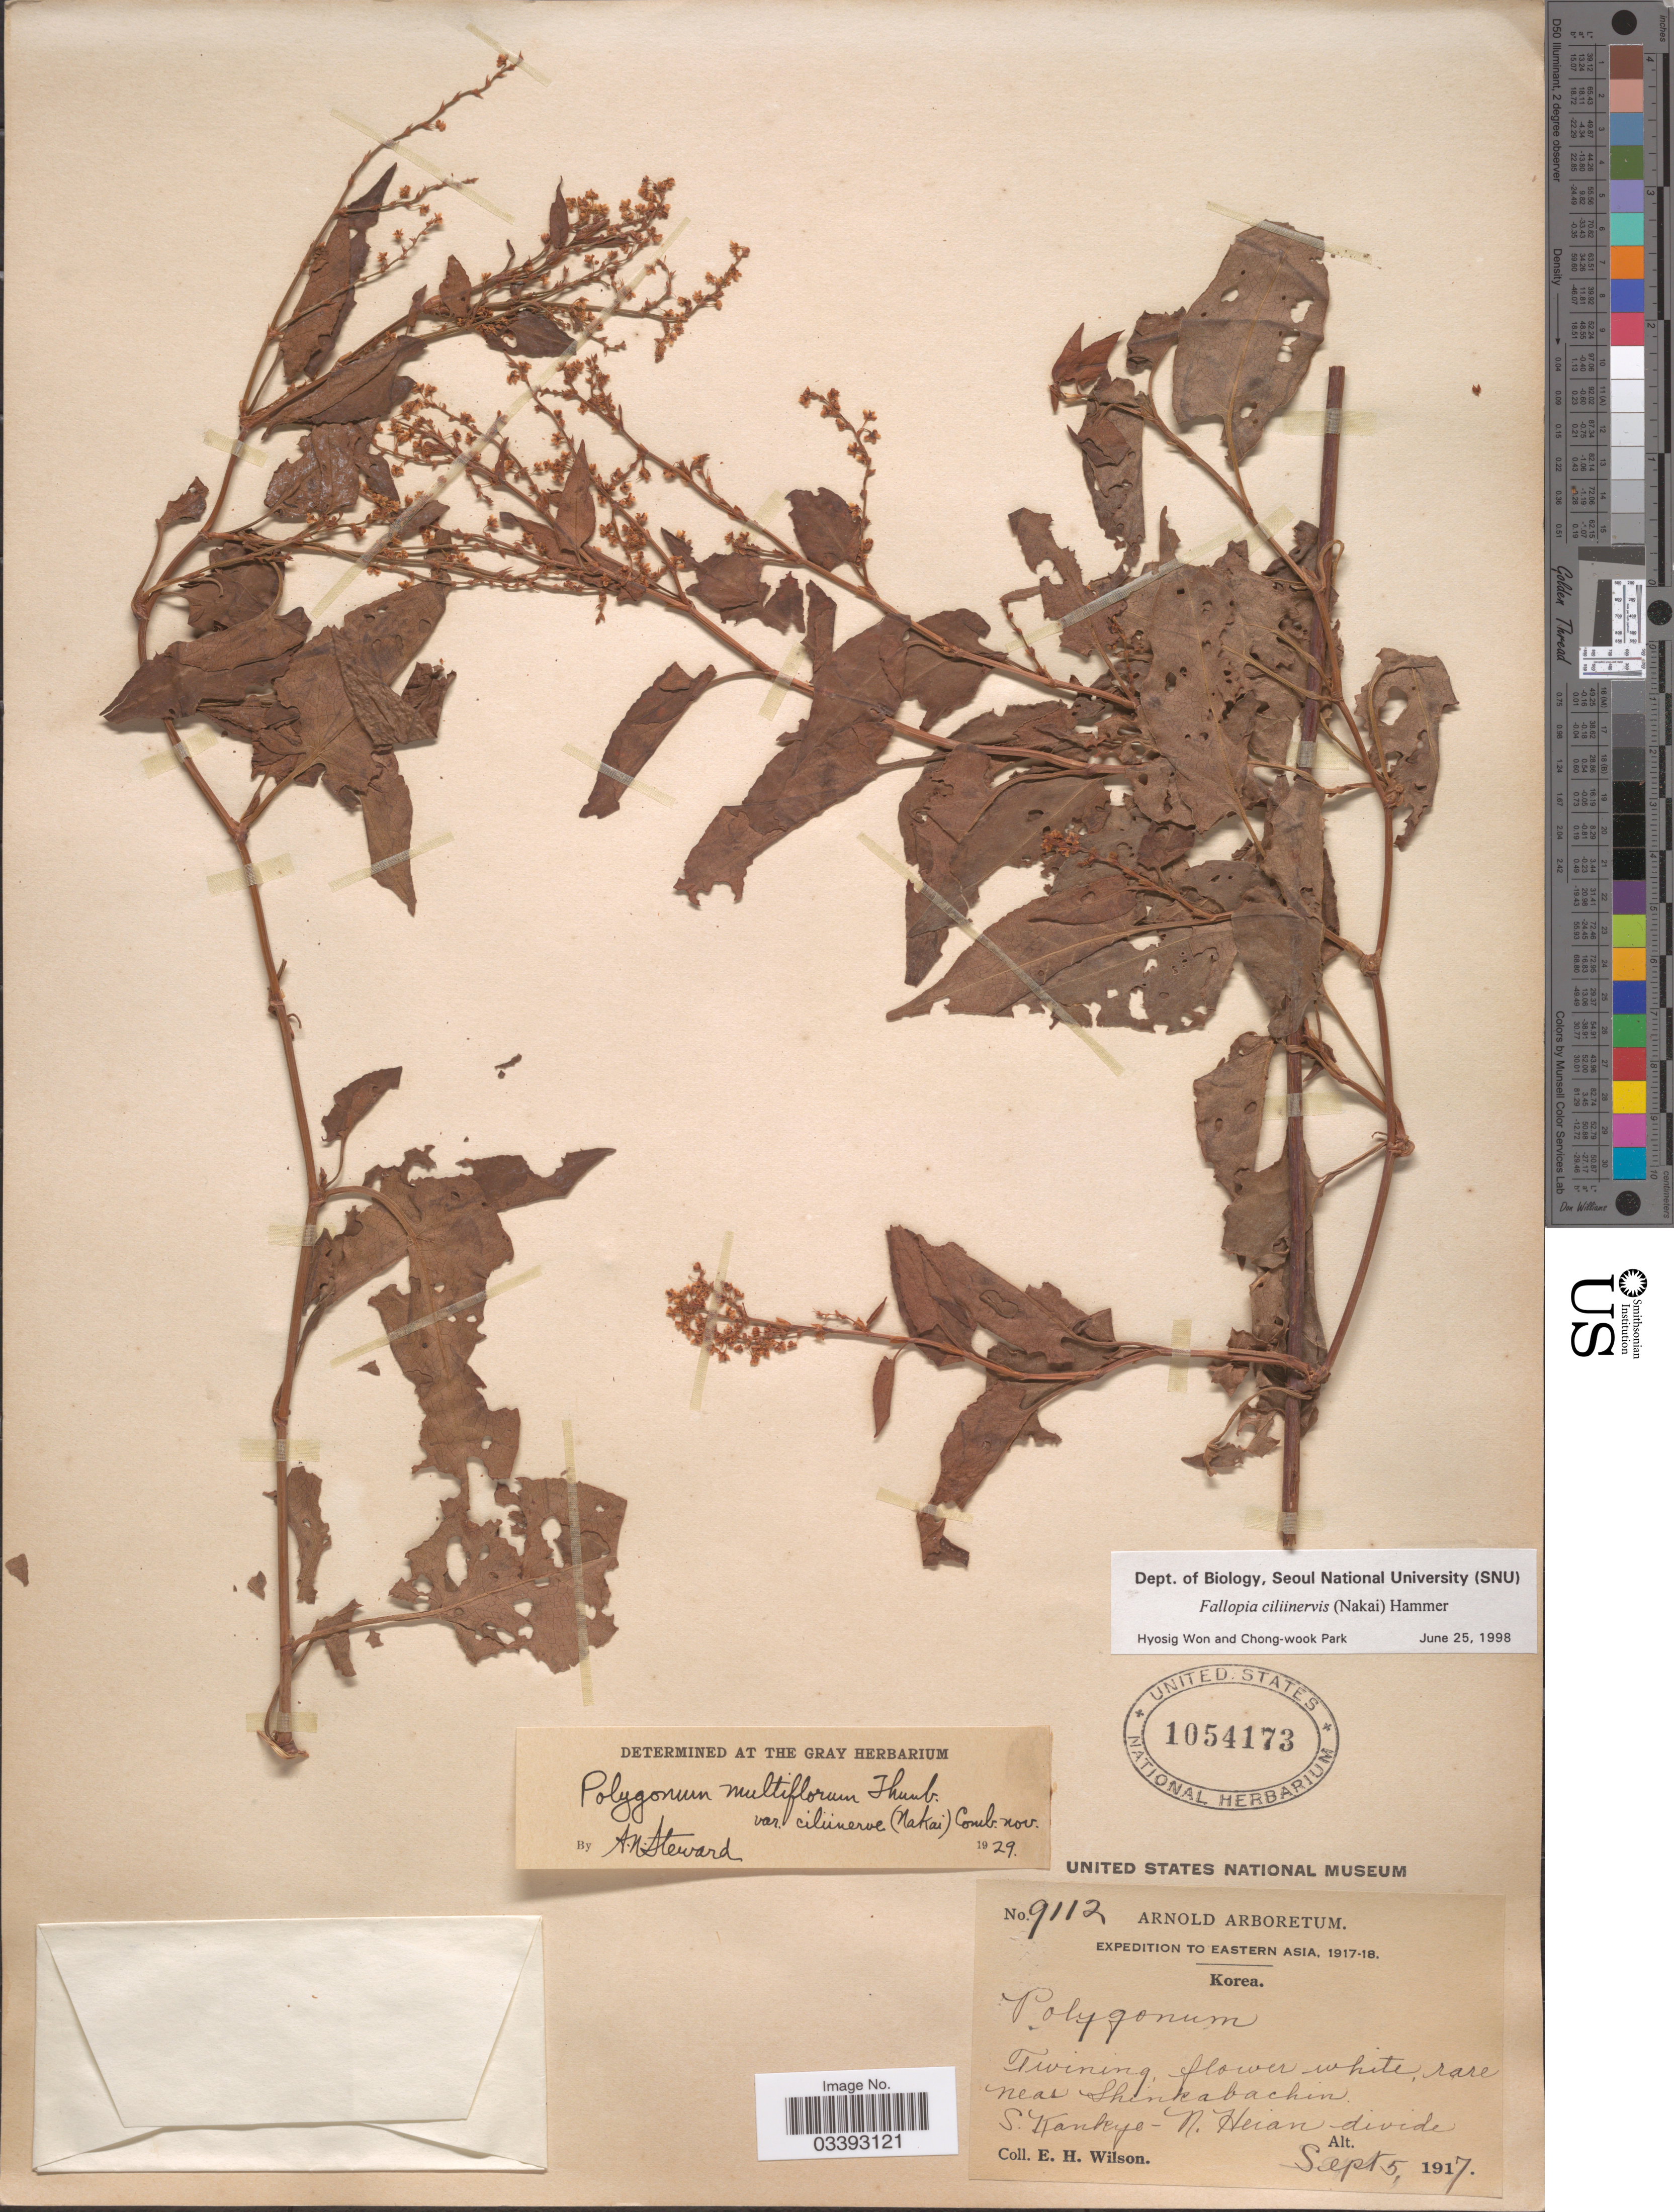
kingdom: Plantae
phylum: Tracheophyta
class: Magnoliopsida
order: Caryophyllales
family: Polygonaceae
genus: Fallopia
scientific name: Fallopia ciliinervis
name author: (Nakai) K. Hammer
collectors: E. Wilson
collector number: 9112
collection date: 1917-09-05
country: North Korea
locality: Near Shinkabachin, S. Kankyo - N. Heian divide.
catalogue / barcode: US 1054173